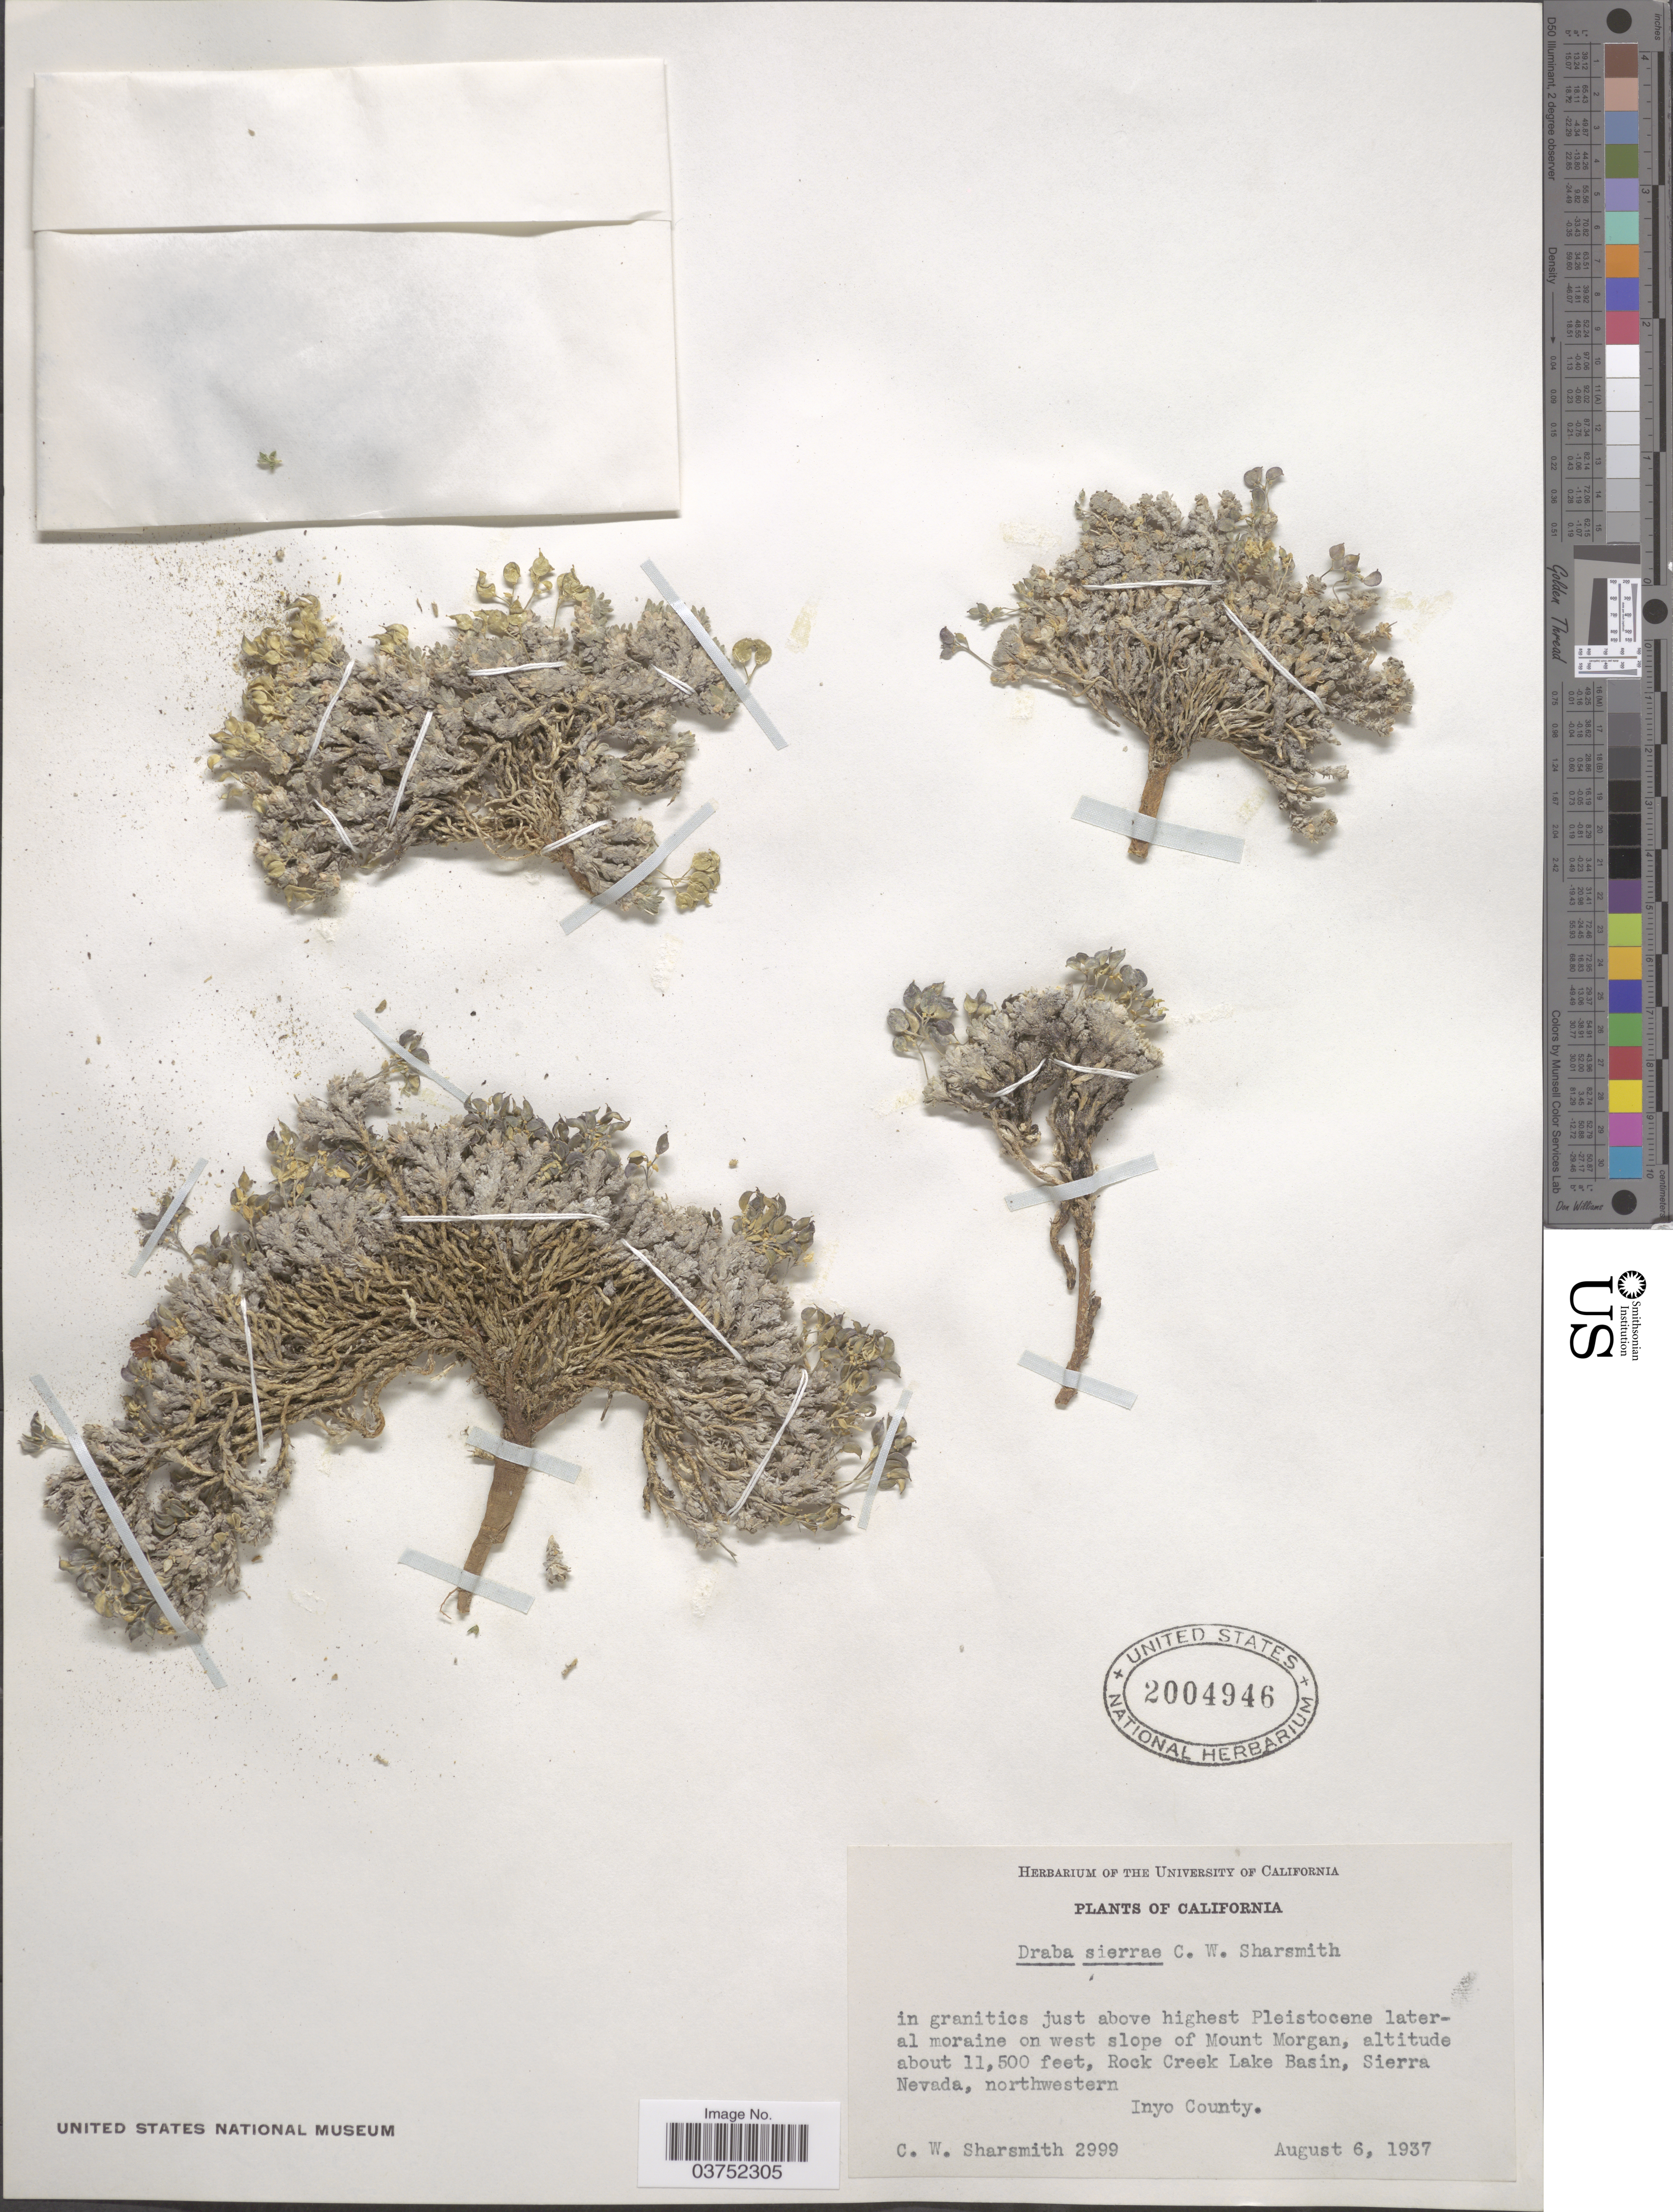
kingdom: Plantae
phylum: Tracheophyta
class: Magnoliopsida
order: Brassicales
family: Brassicaceae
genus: Draba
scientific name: Draba sierrae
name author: Sharsm.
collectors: C. Sharsmith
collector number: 2999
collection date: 1937-08-06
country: United States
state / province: California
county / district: Inyo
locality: In granitics just above highest Pleistocene lateral moraine on west slope of Mount Morgan, Rock Creek Lake Basin, Sierra Nevada, northwestern Inyo County.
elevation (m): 3505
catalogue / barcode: US 2004946